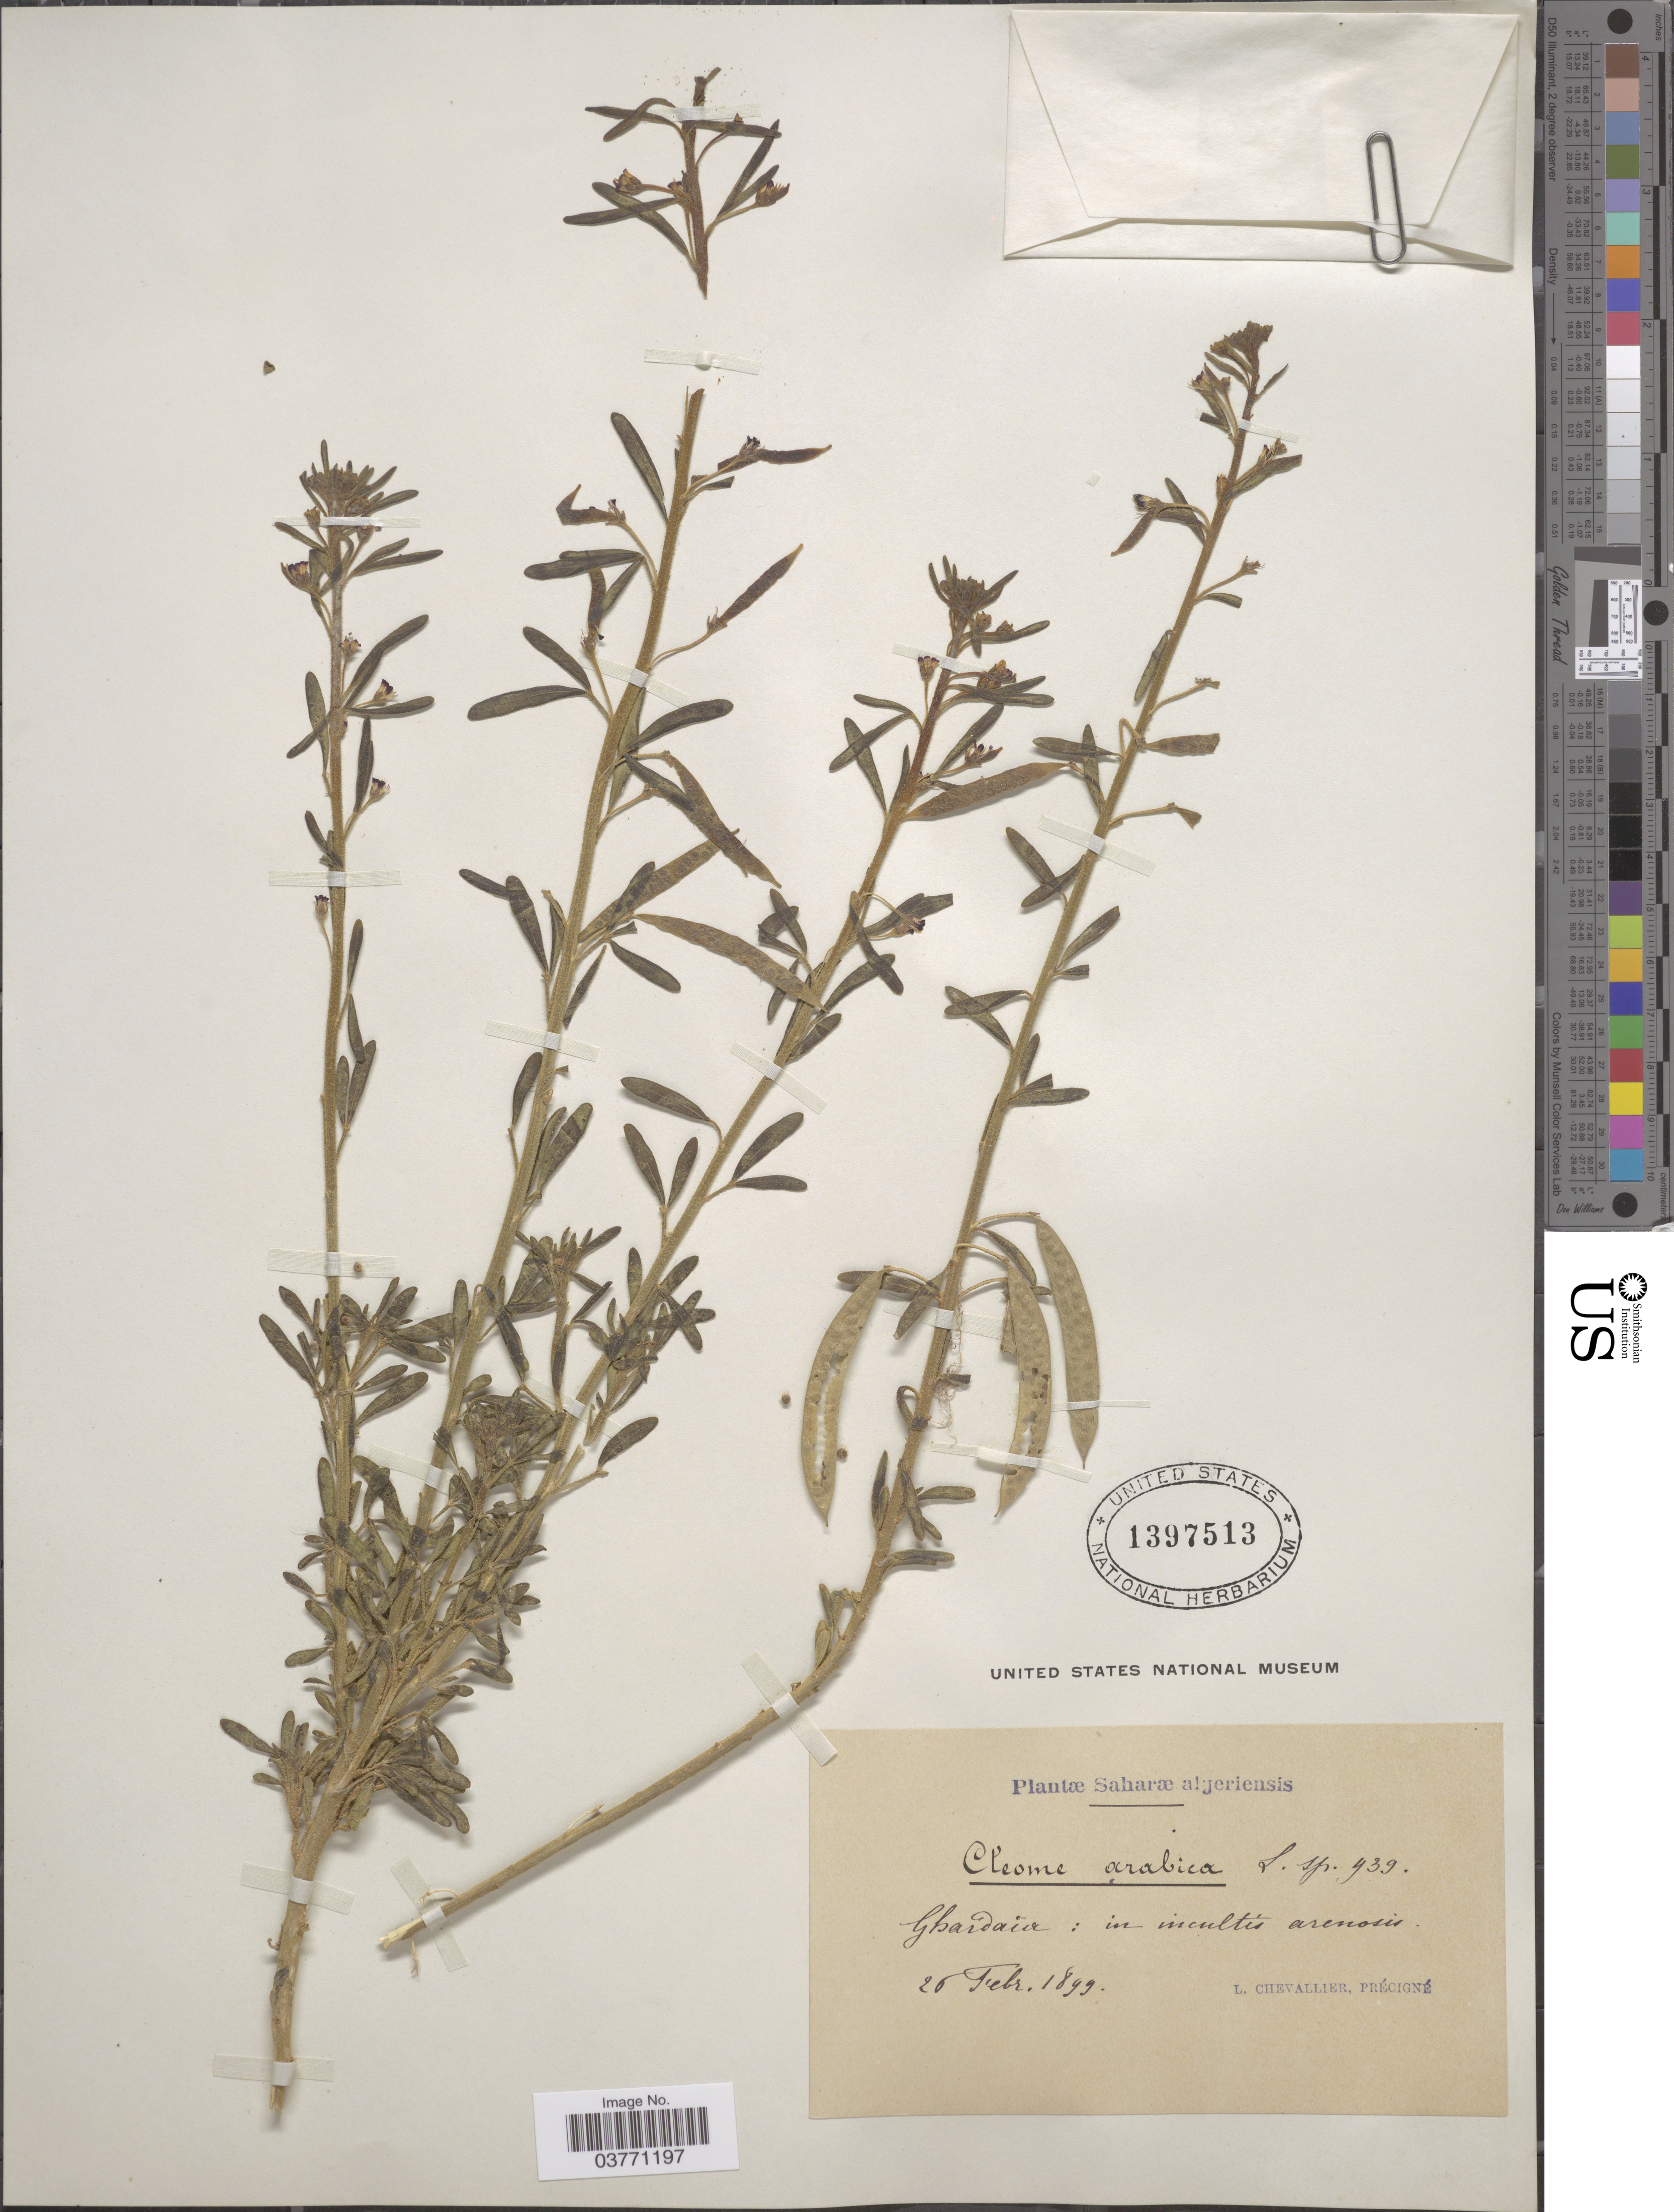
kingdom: Plantae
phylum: Tracheophyta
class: Magnoliopsida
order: Brassicales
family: Cleomaceae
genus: Cleome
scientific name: Cleome arabica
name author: L.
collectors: L. Chevallier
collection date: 1899-02-26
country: Algeria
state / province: Ghardaïa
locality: Saharæ algeriensis.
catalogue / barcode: US 1397513